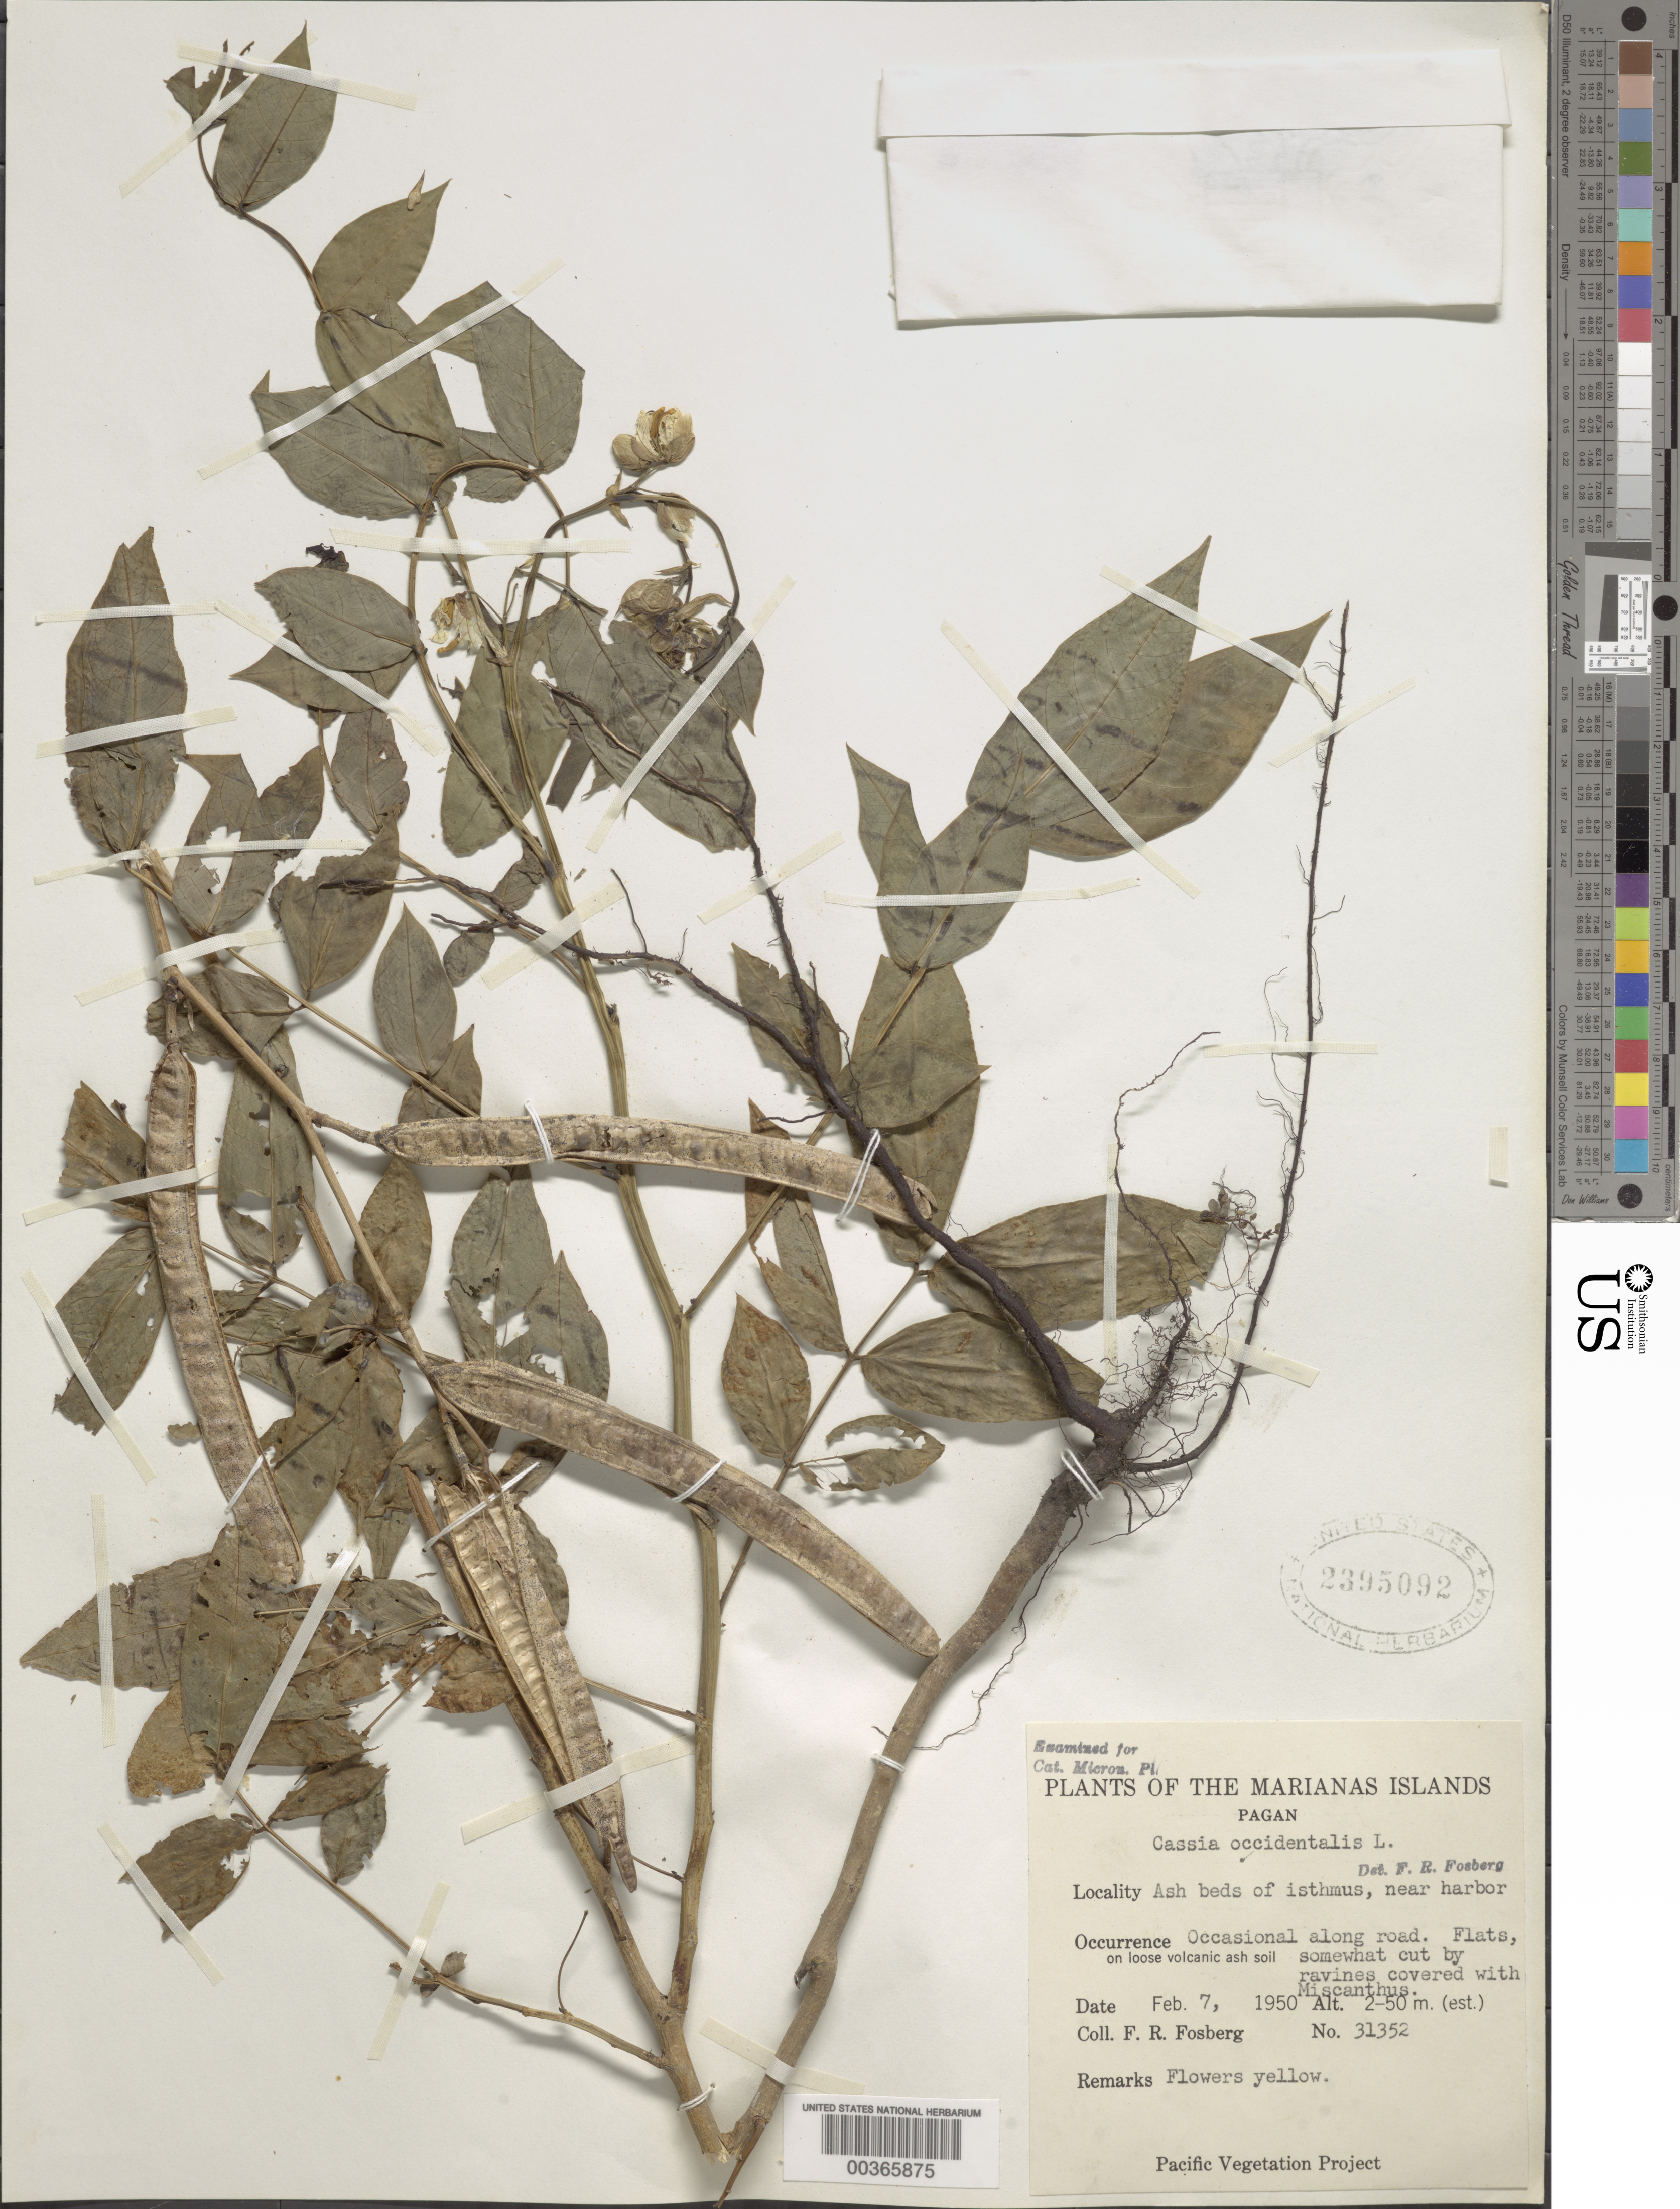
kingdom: Plantae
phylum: Tracheophyta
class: Magnoliopsida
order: Fabales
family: Fabaceae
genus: Senna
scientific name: Senna occidentalis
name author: (L.) Link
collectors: F. R. Fosberg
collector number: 31352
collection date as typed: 07 Feb 1950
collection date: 1950-02-07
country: Northern Mariana Islands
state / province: Northern Islands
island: Pagan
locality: Ash beds of isthmus, near harbor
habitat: Along roads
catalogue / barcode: US 2395092